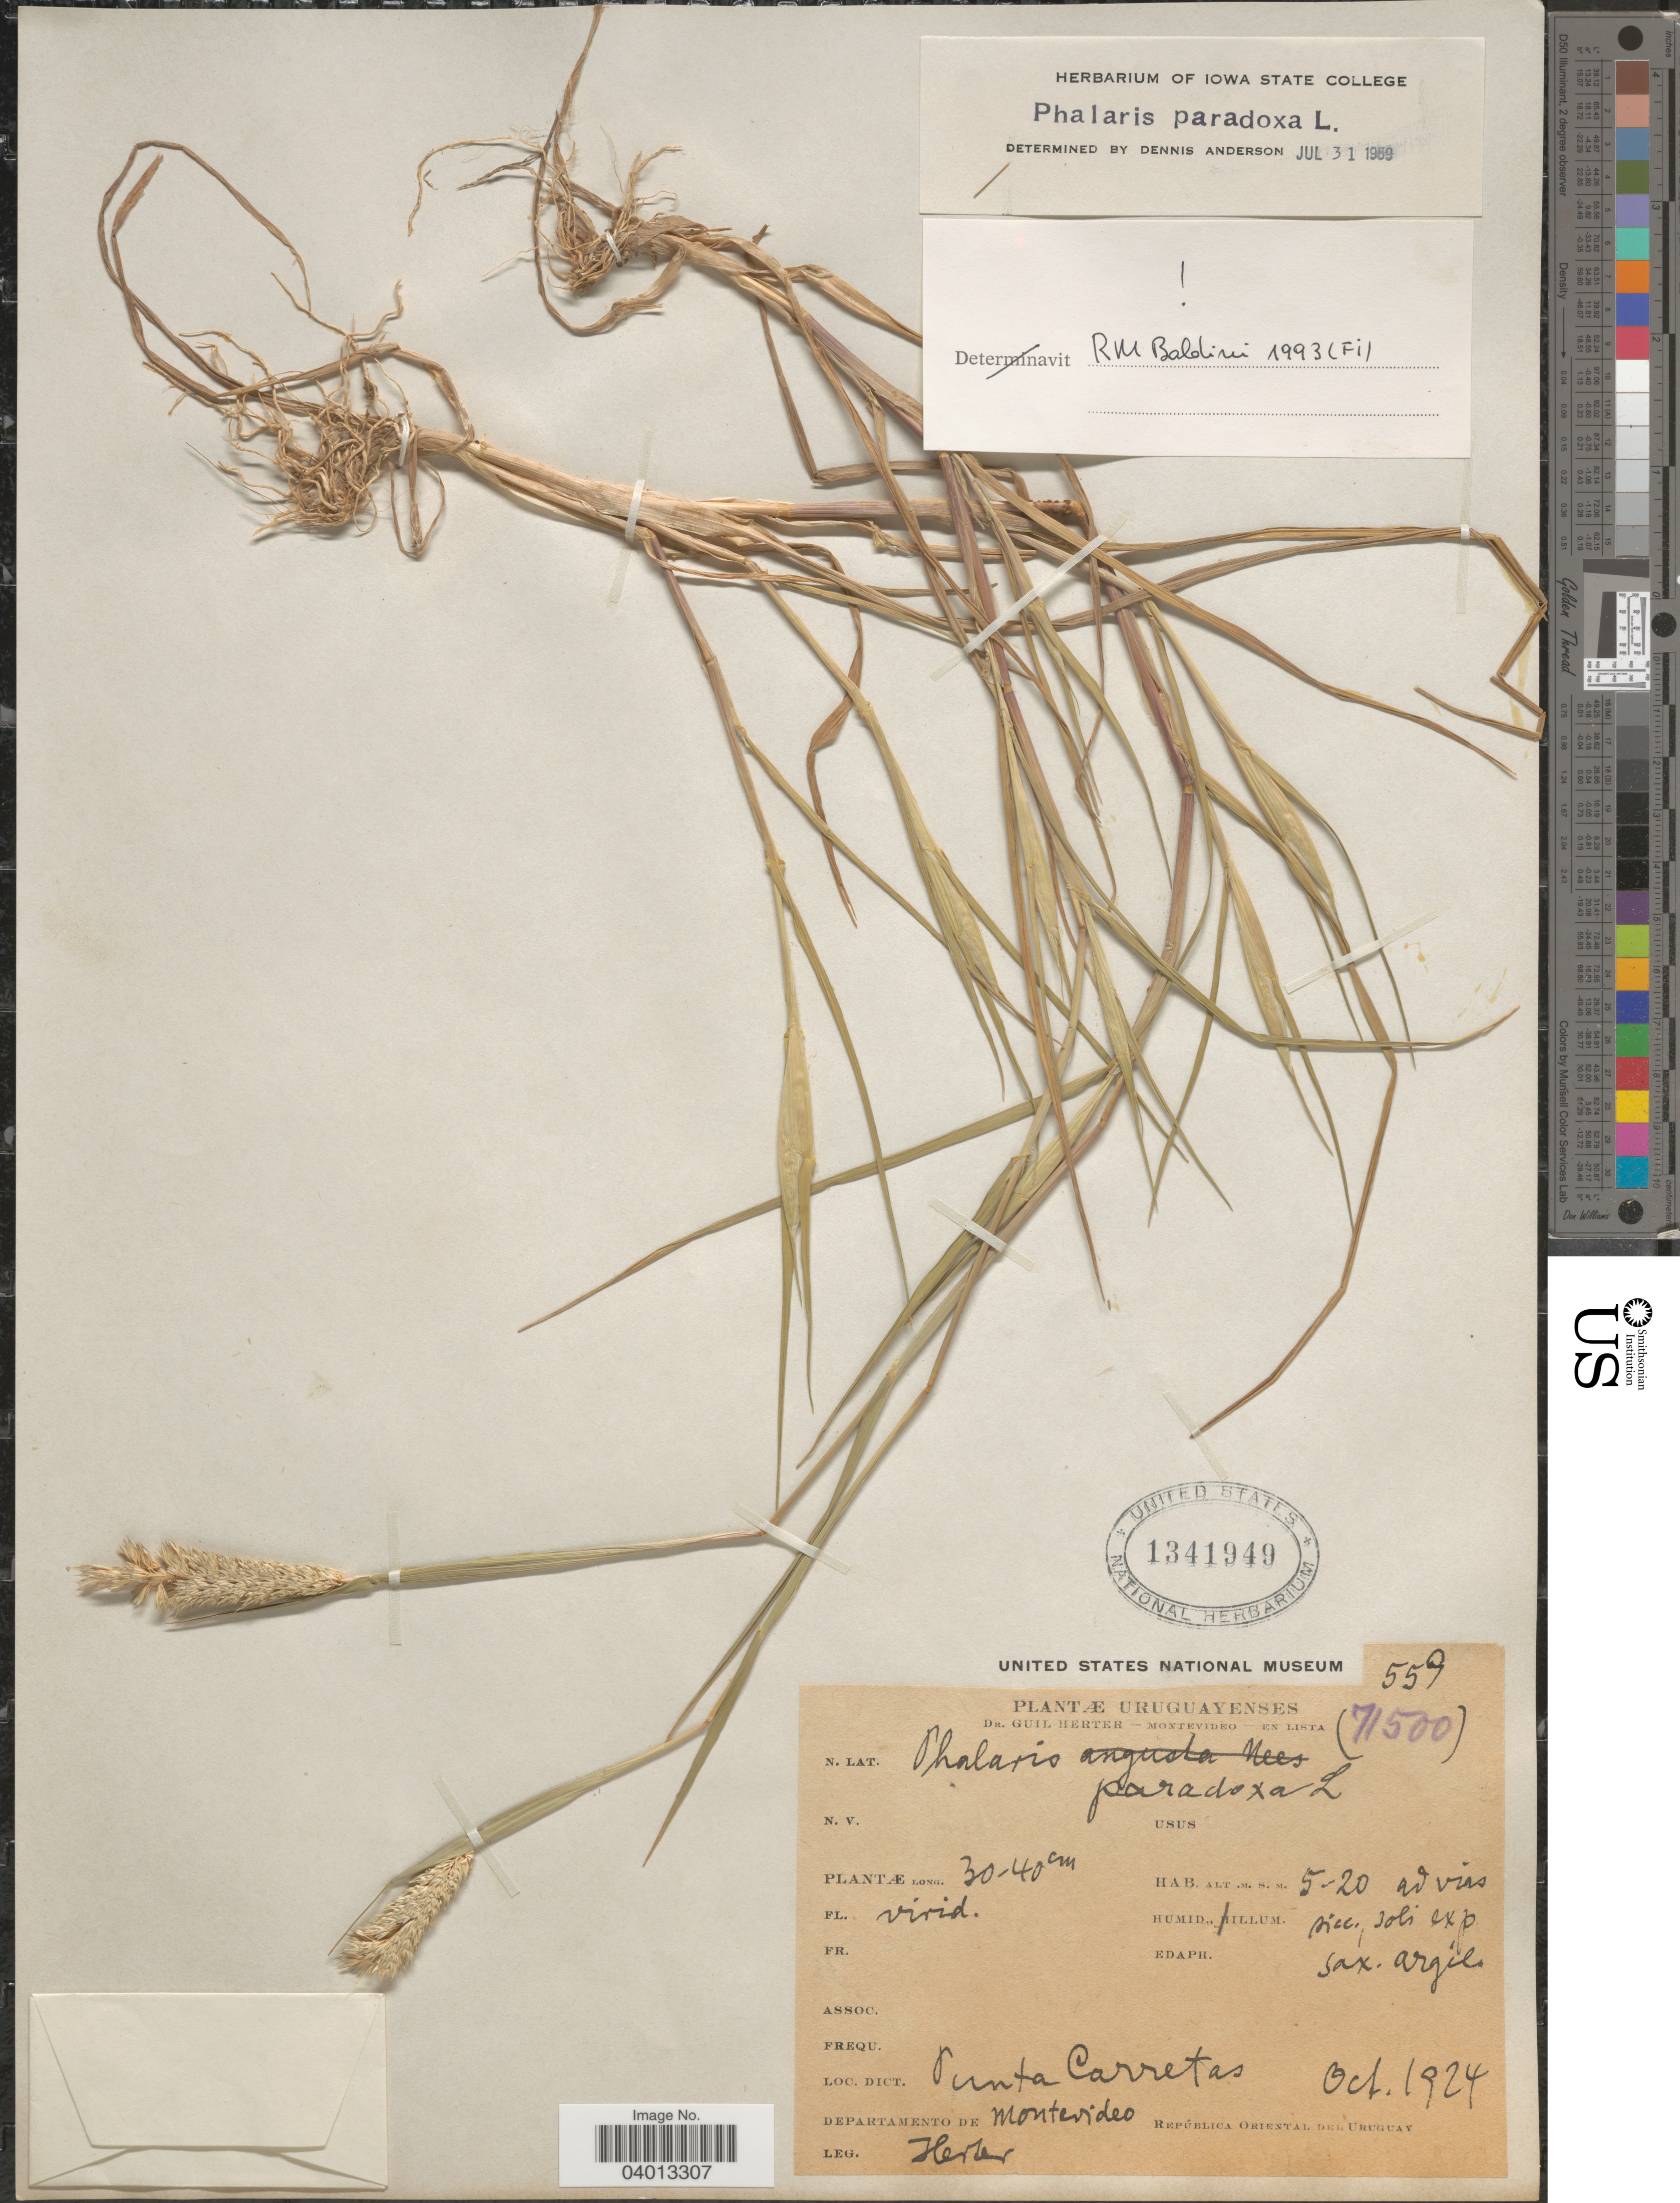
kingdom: Plantae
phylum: Tracheophyta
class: Liliopsida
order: Poales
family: Poaceae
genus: Phalaris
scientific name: Phalaris paradoxa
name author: L.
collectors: G. Herter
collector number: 559 (71500)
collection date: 1924-10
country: Uruguay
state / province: Montevideo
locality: Dict. Punta Carretas. Departamento de Montevideo. República Oriental del Uruguay.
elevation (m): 5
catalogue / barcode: US 1341949